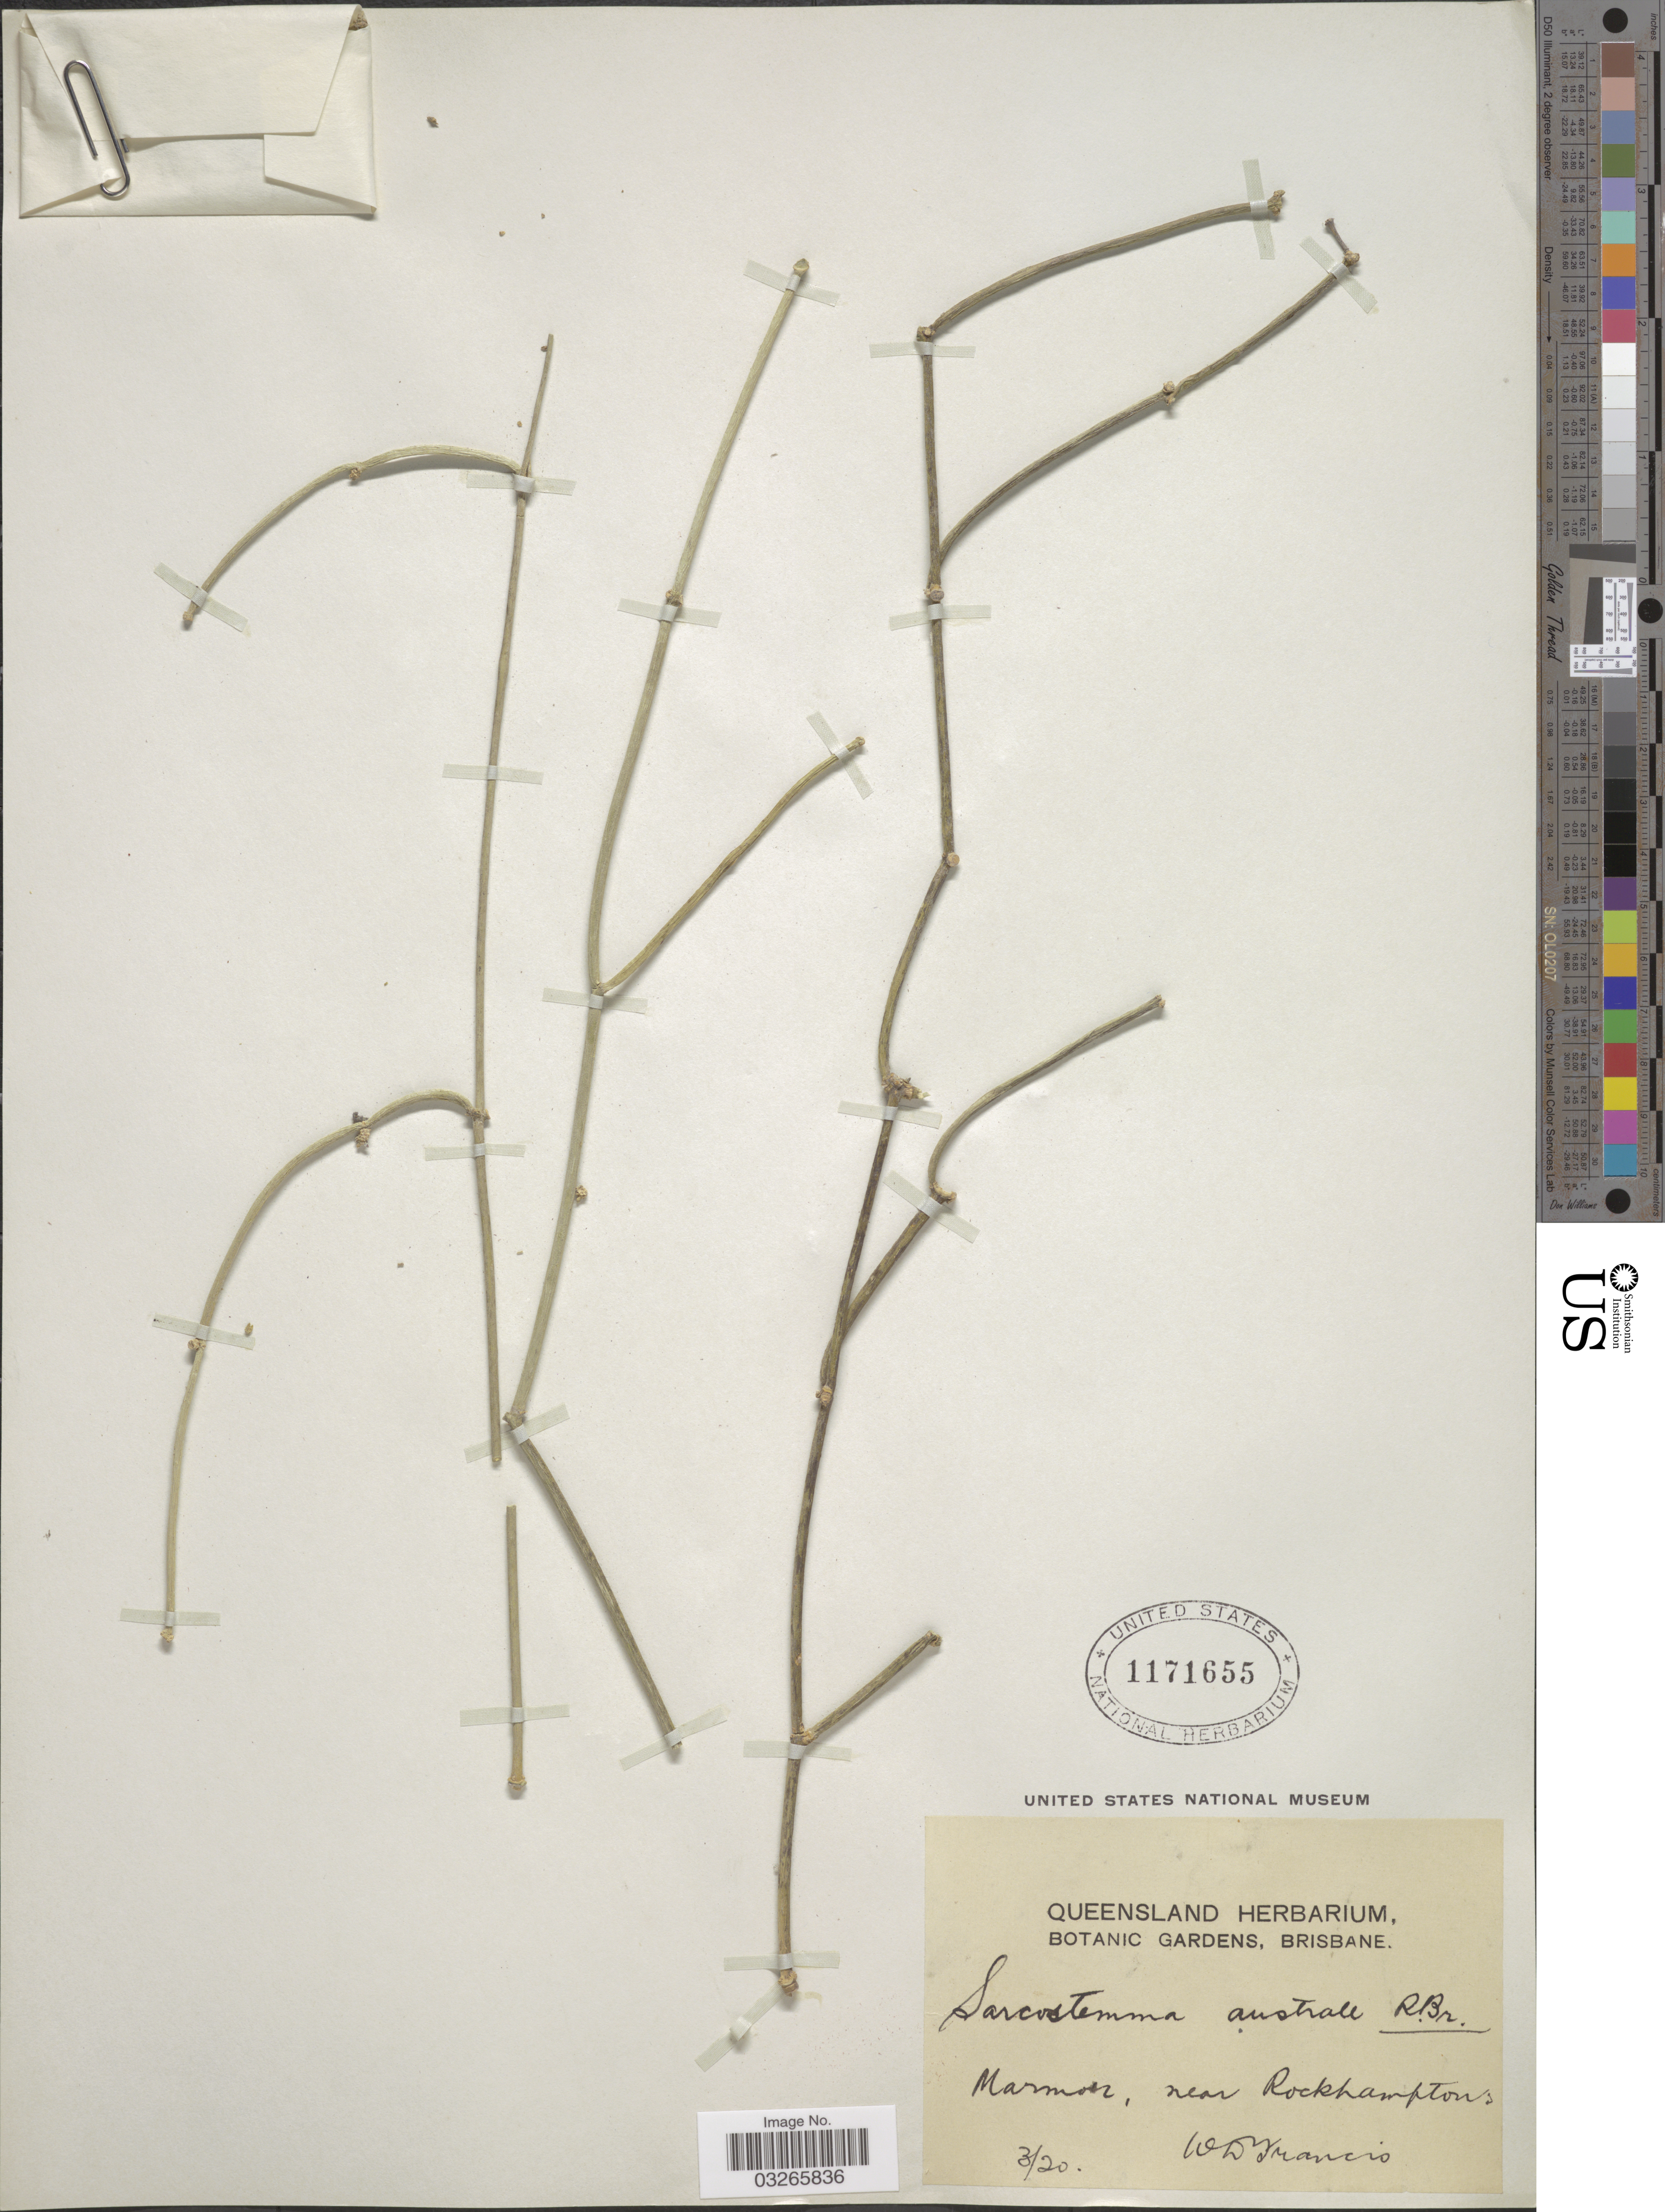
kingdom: Plantae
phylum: Tracheophyta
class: Magnoliopsida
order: Gentianales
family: Apocynaceae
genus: Sarcostemma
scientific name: Sarcostemma viminale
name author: (Linn) R. Br.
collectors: W. Francis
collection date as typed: Transcribed d/m/y: /3/20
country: Australia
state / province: Queensland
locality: Marmor, near Rockhamptons.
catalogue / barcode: US 1171655